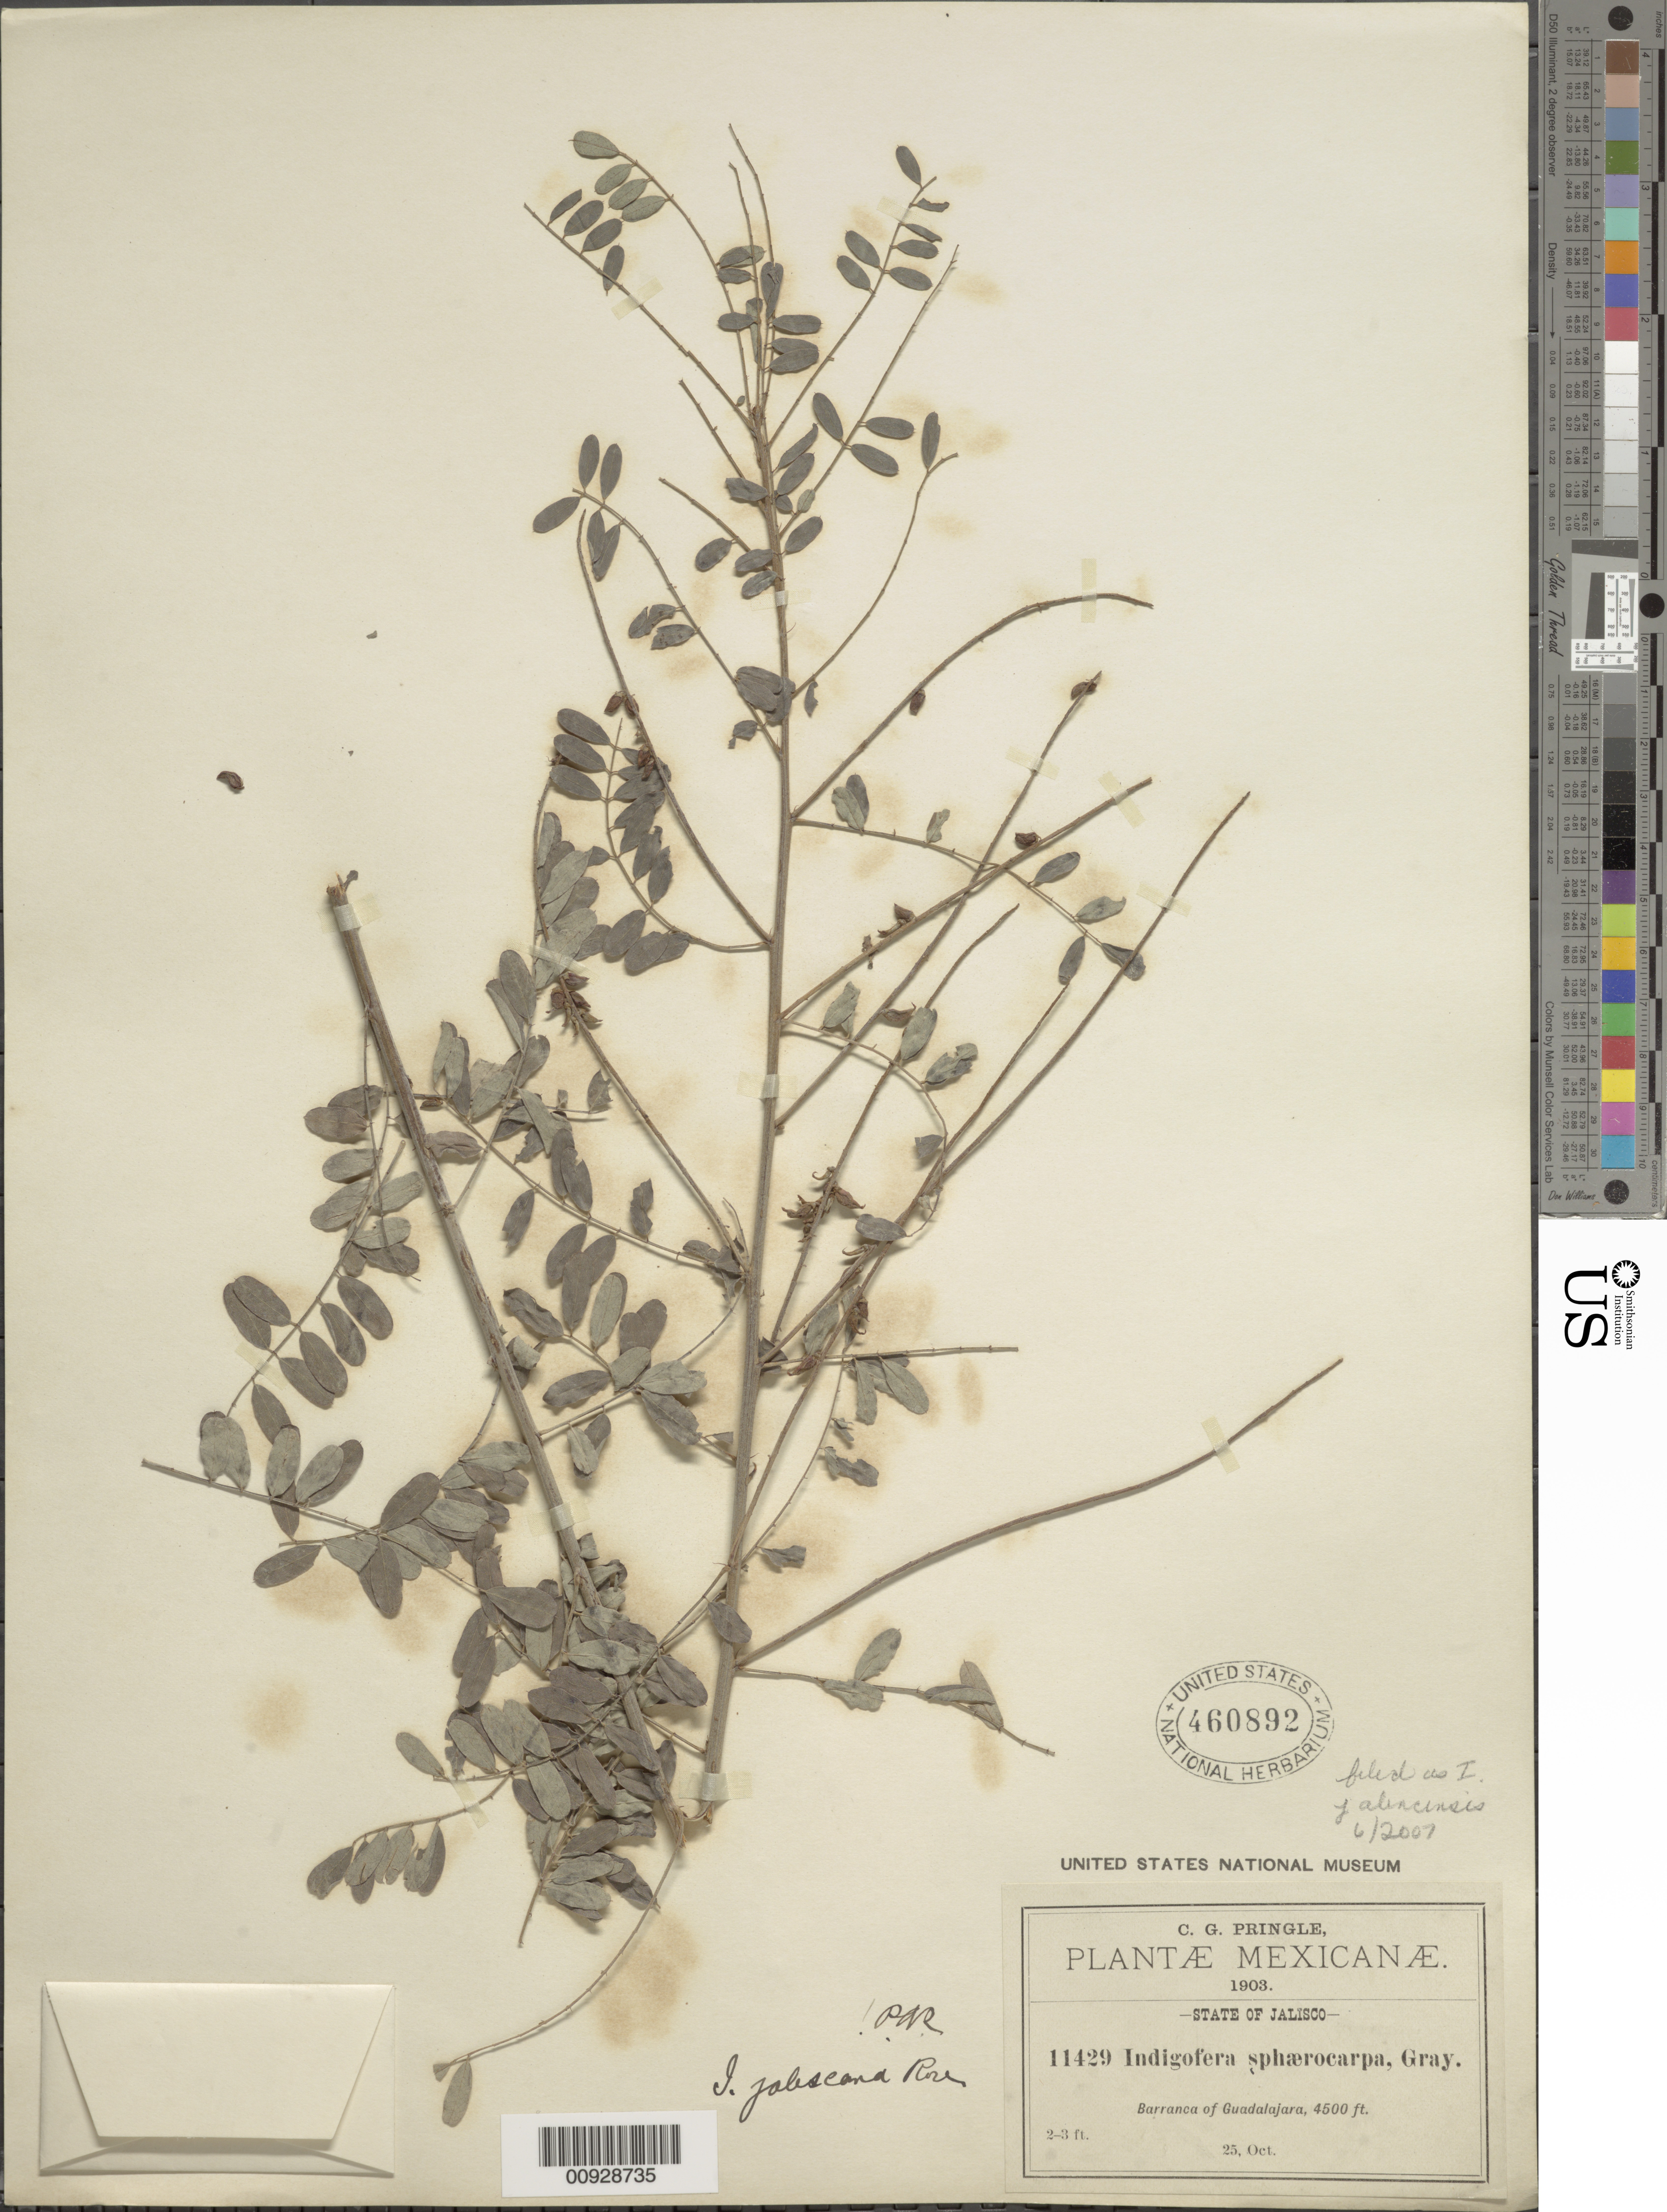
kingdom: Plantae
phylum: Tracheophyta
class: Magnoliopsida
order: Fabales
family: Fabaceae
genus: Indigofera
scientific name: Indigofera jaliscensis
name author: Rose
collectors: C. G. Pringle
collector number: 11429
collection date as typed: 25 Oct 1903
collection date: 1903-10-25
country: Mexico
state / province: Jalisco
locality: Barranca of Guadalajara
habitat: Barranca.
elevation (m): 1372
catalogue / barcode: US 460892